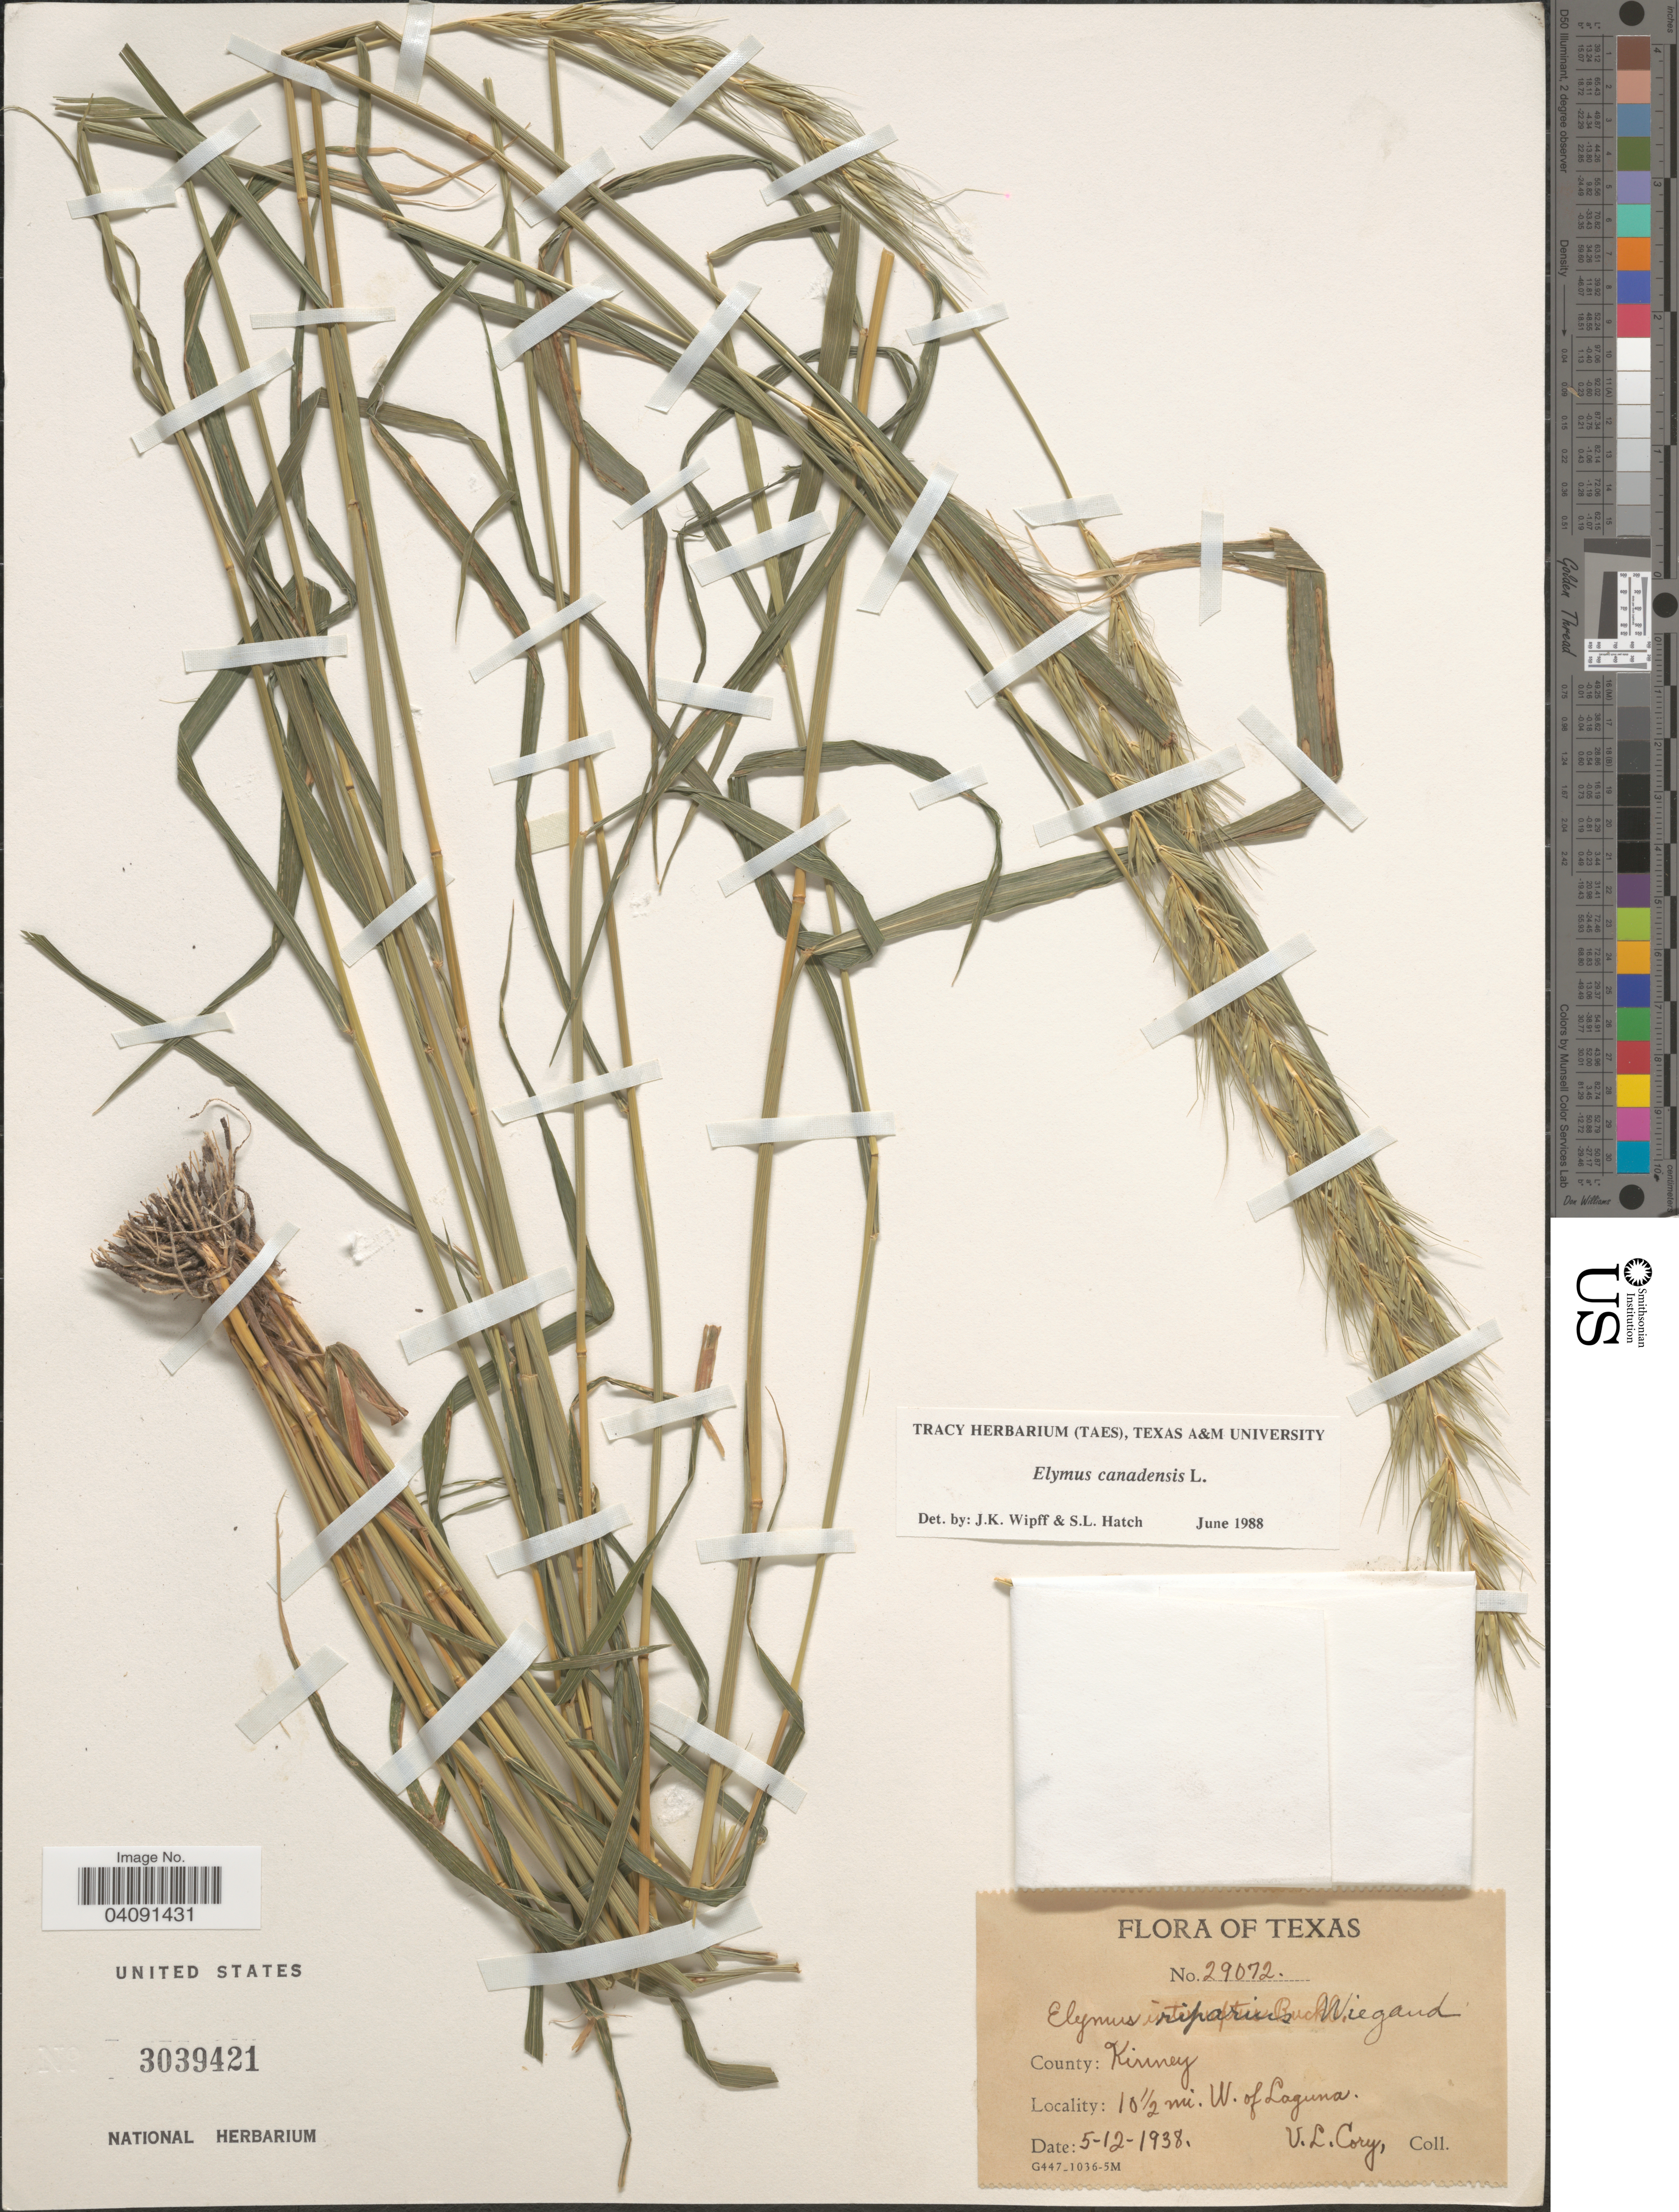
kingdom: Plantae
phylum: Tracheophyta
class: Liliopsida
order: Poales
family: Poaceae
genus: Elymus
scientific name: Elymus canadensis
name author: L.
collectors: V. Cory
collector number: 29072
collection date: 1938-05-12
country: United States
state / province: Texas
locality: County: Kinney. 10½ mi. W. of Laguna.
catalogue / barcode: US 3039421